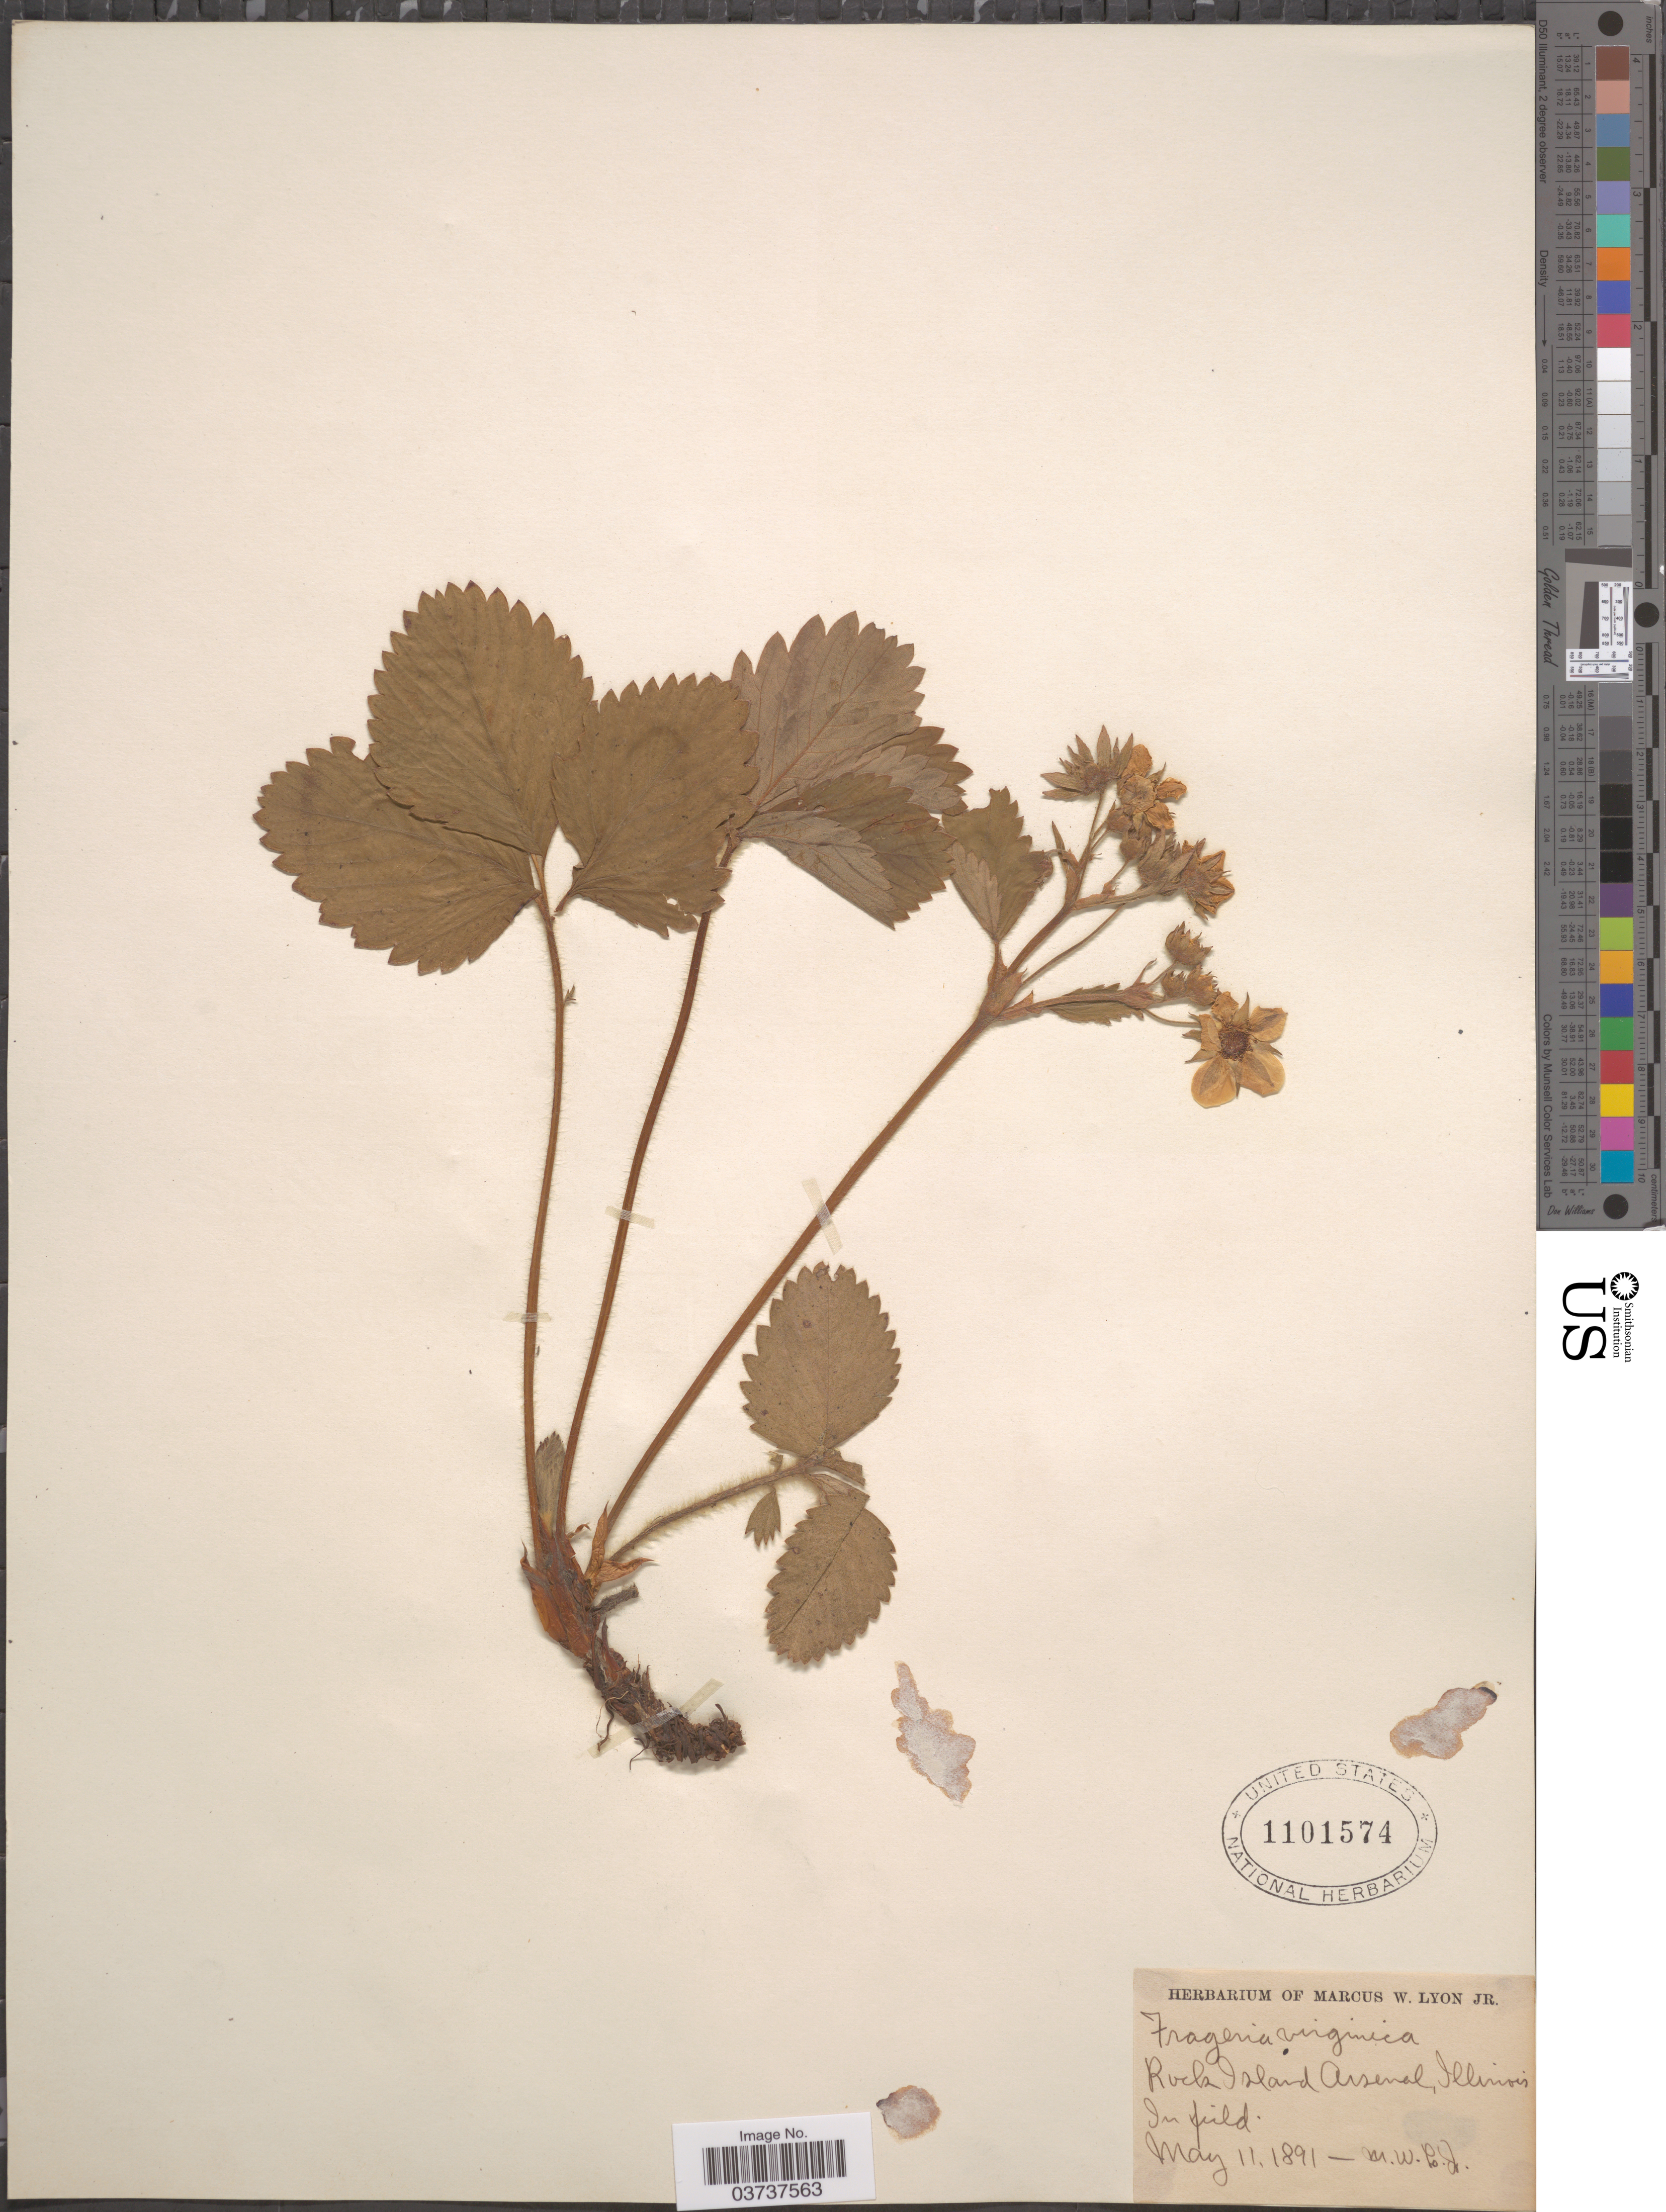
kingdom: Plantae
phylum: Tracheophyta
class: Magnoliopsida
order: Rosales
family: Rosaceae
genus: Fragaria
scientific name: Fragaria virginiana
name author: Mill.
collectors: M. W. Lyon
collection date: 1891-05-11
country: United States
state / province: Illinois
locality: Rock Island Arsenal.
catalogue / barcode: US 1101574